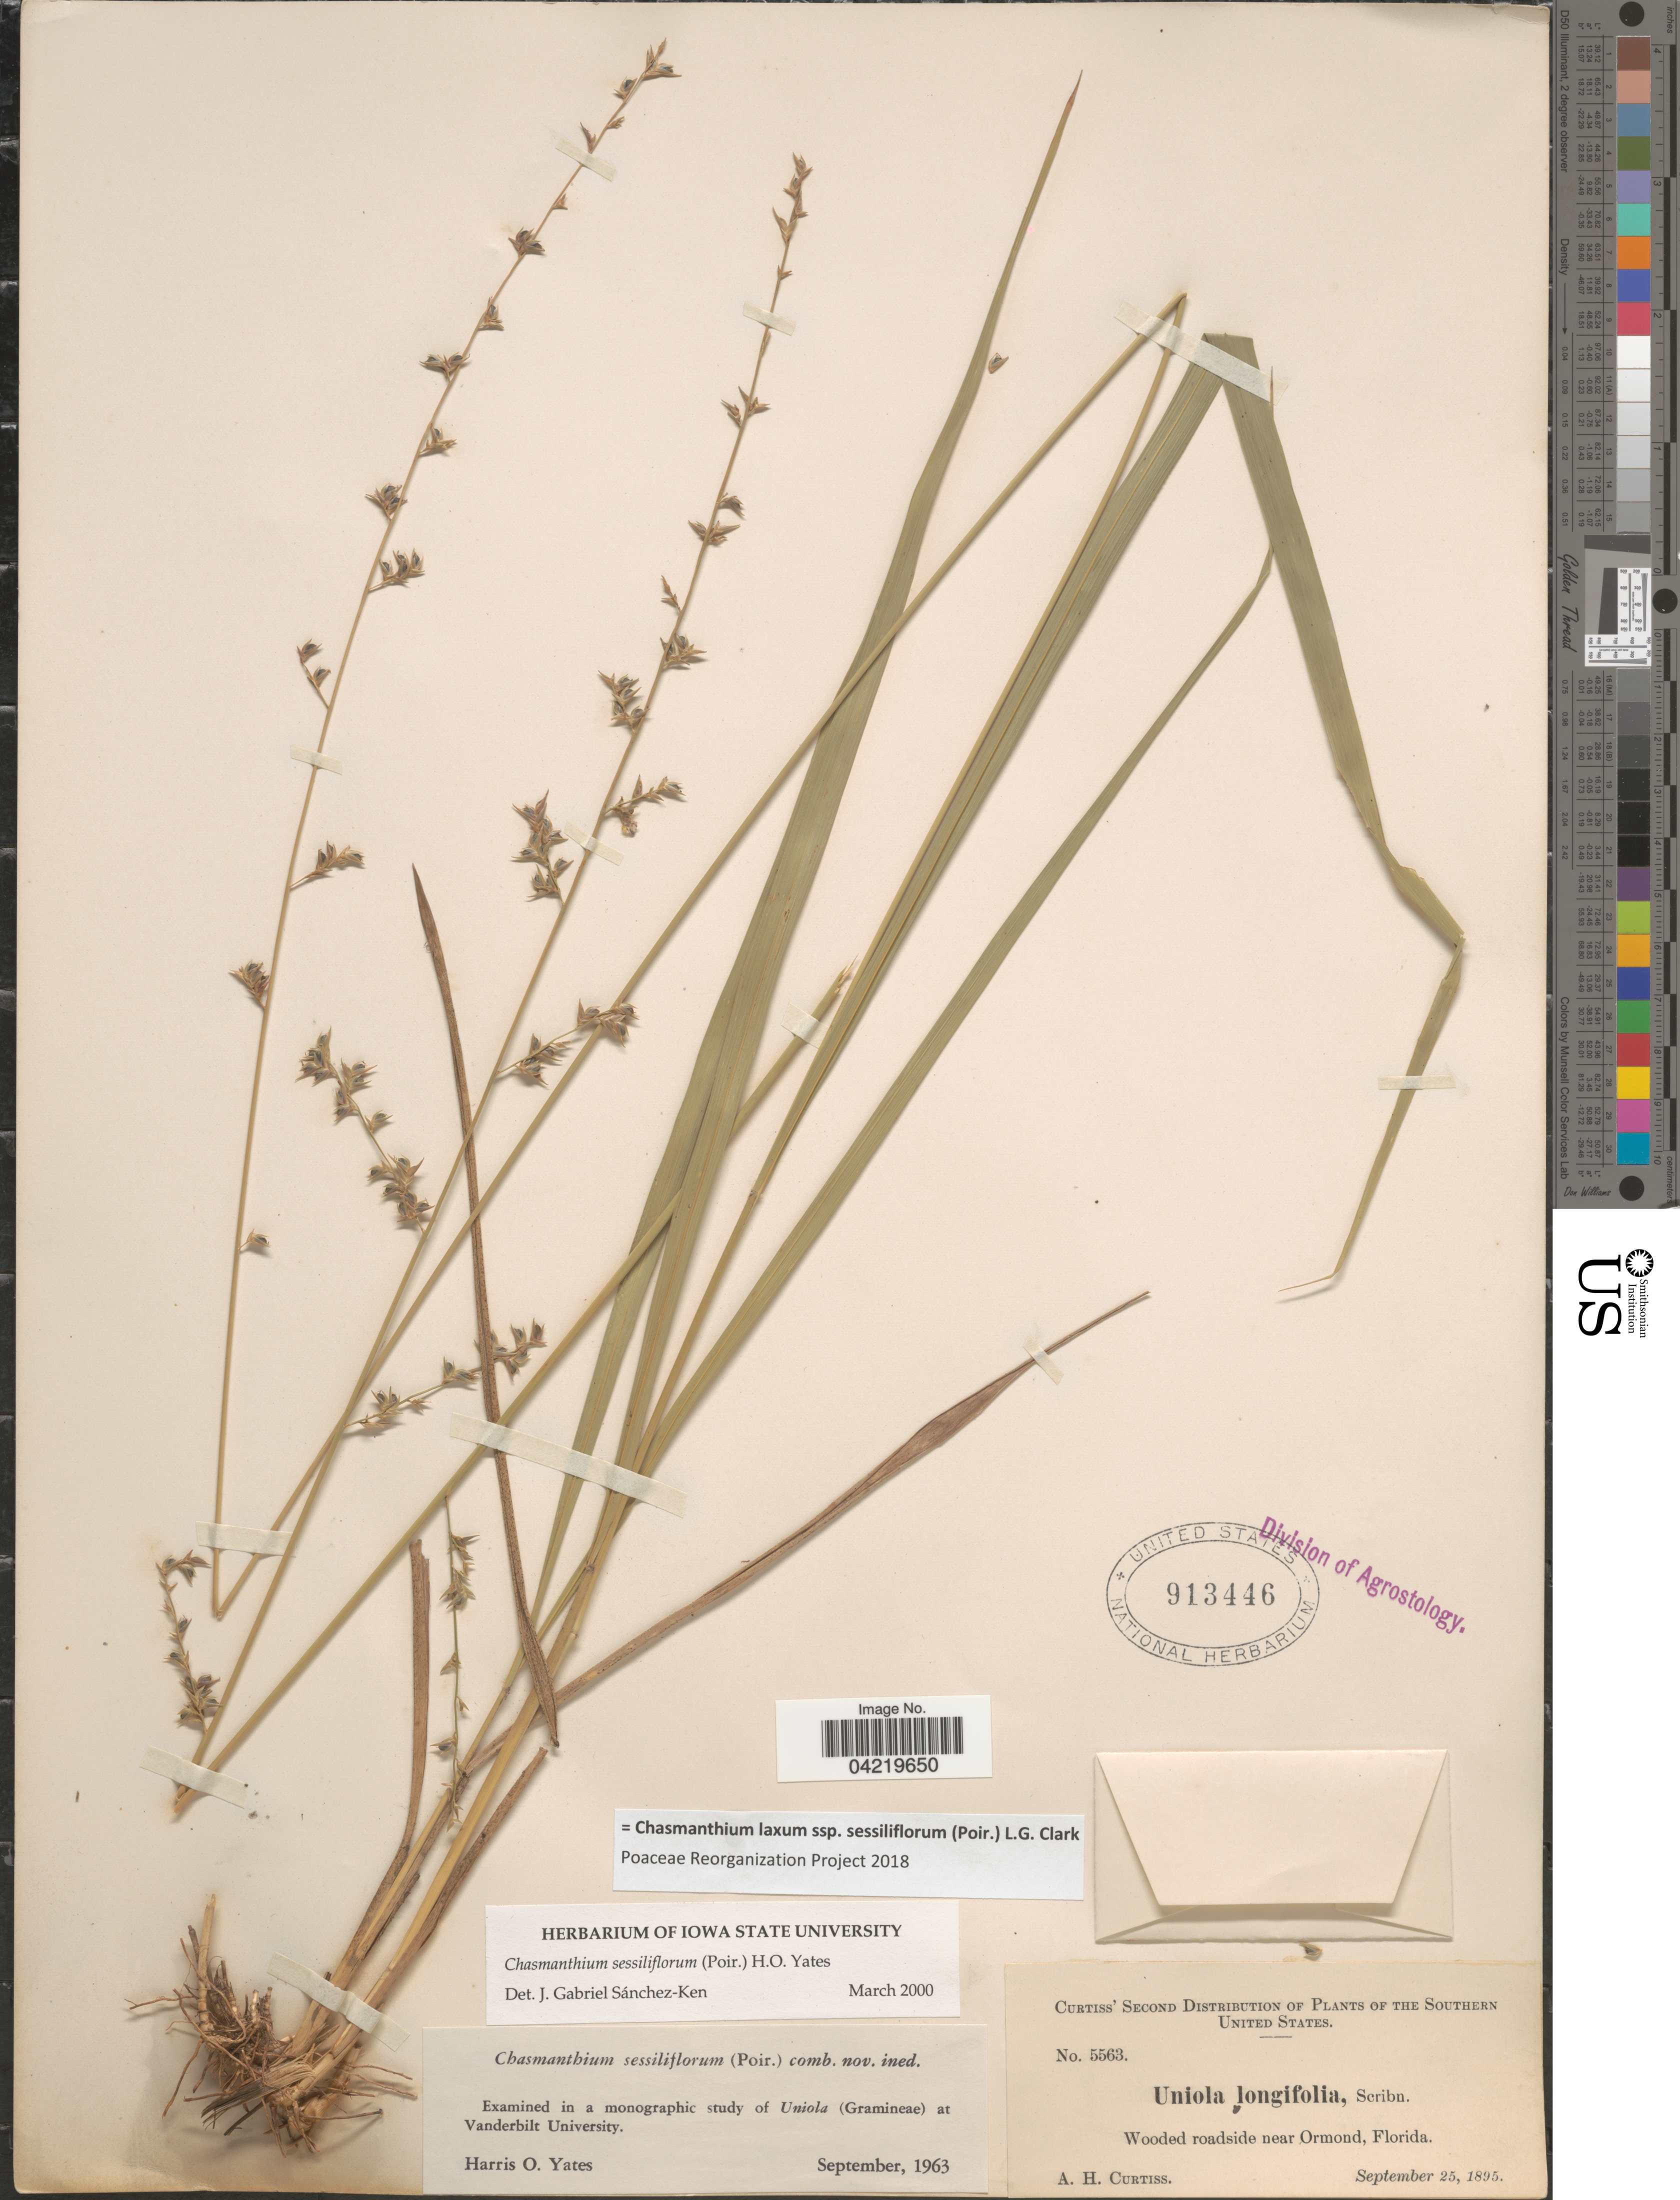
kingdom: Plantae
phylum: Tracheophyta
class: Liliopsida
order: Poales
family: Poaceae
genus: Chasmanthium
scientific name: Chasmanthium laxum subsp. sessiliflorum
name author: (L.) H.O. Yates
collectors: A. H. Curtiss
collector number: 5563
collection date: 1895-09-25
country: United States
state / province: Florida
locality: The Southern United States. Wooded roadside near Ormond.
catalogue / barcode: US 913446